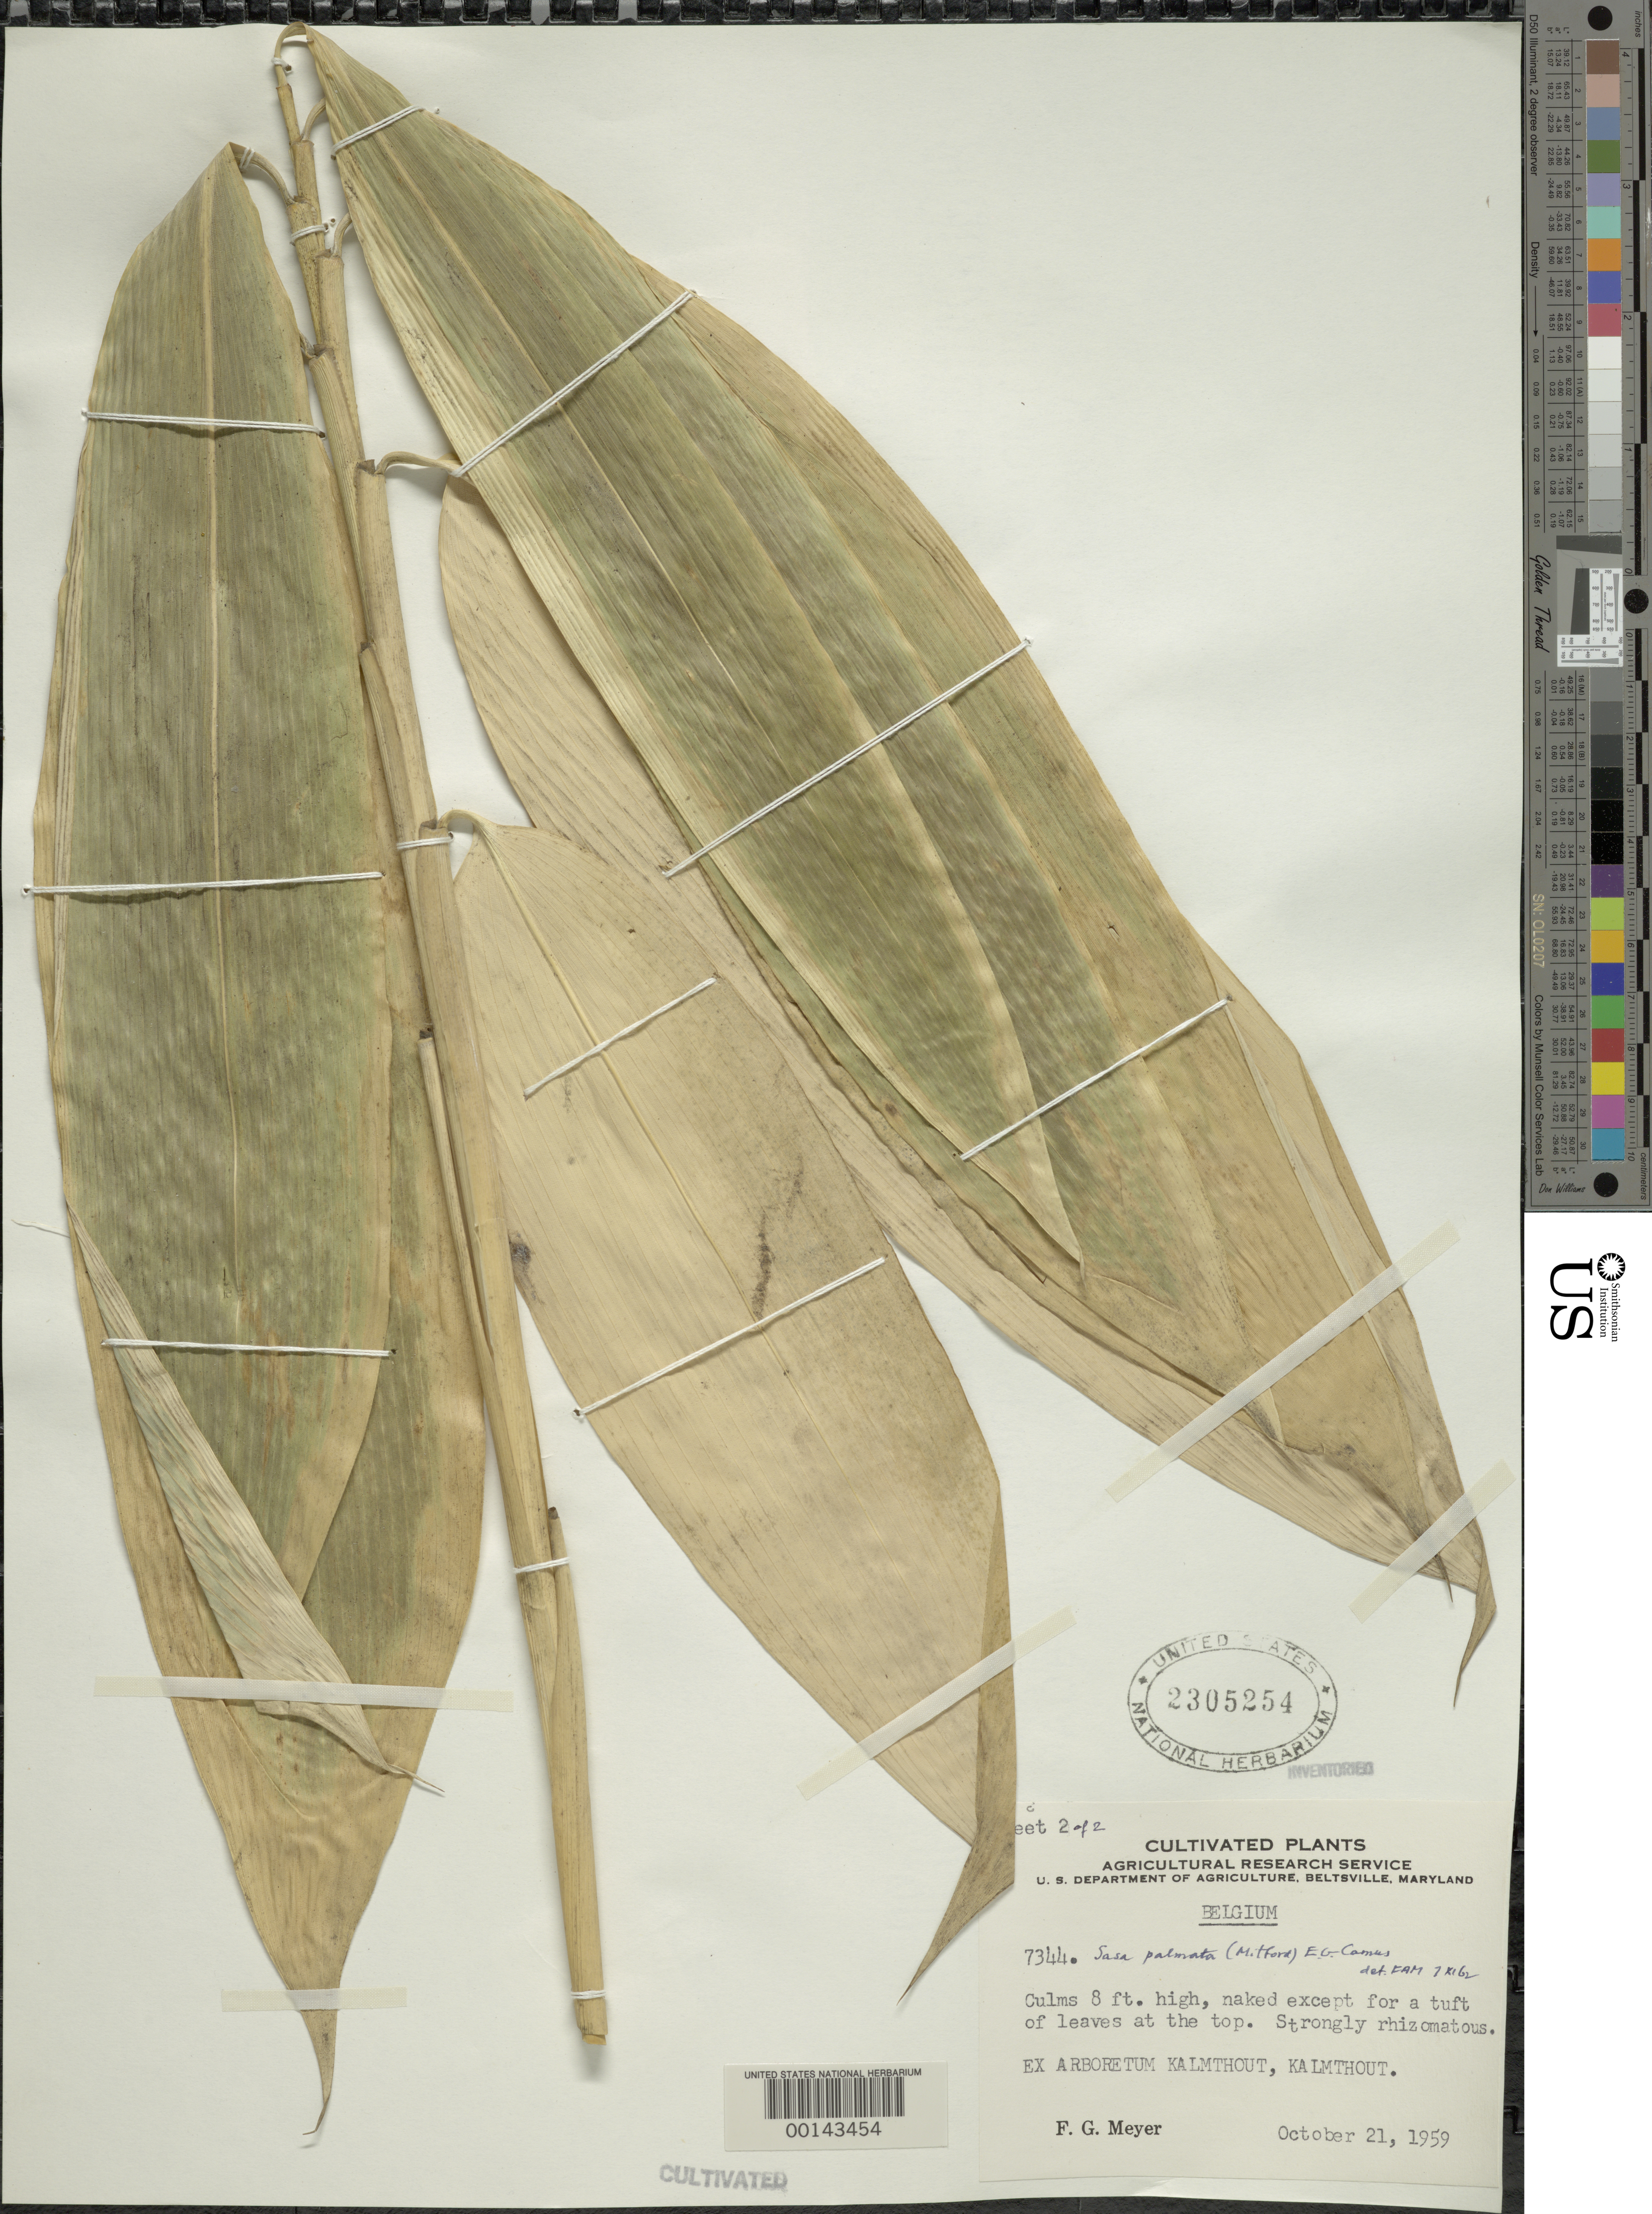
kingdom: Plantae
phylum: Tracheophyta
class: Liliopsida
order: Poales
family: Poaceae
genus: Sasa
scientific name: Sasa palmata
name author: (hort. ex Burb.) E.G. Camus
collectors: F. G. Meyer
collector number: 7344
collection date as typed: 21 Oct 1959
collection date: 1959-10-21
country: Belgium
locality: Kalmthout, Arboretum Kalmthout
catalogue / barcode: US 2305254